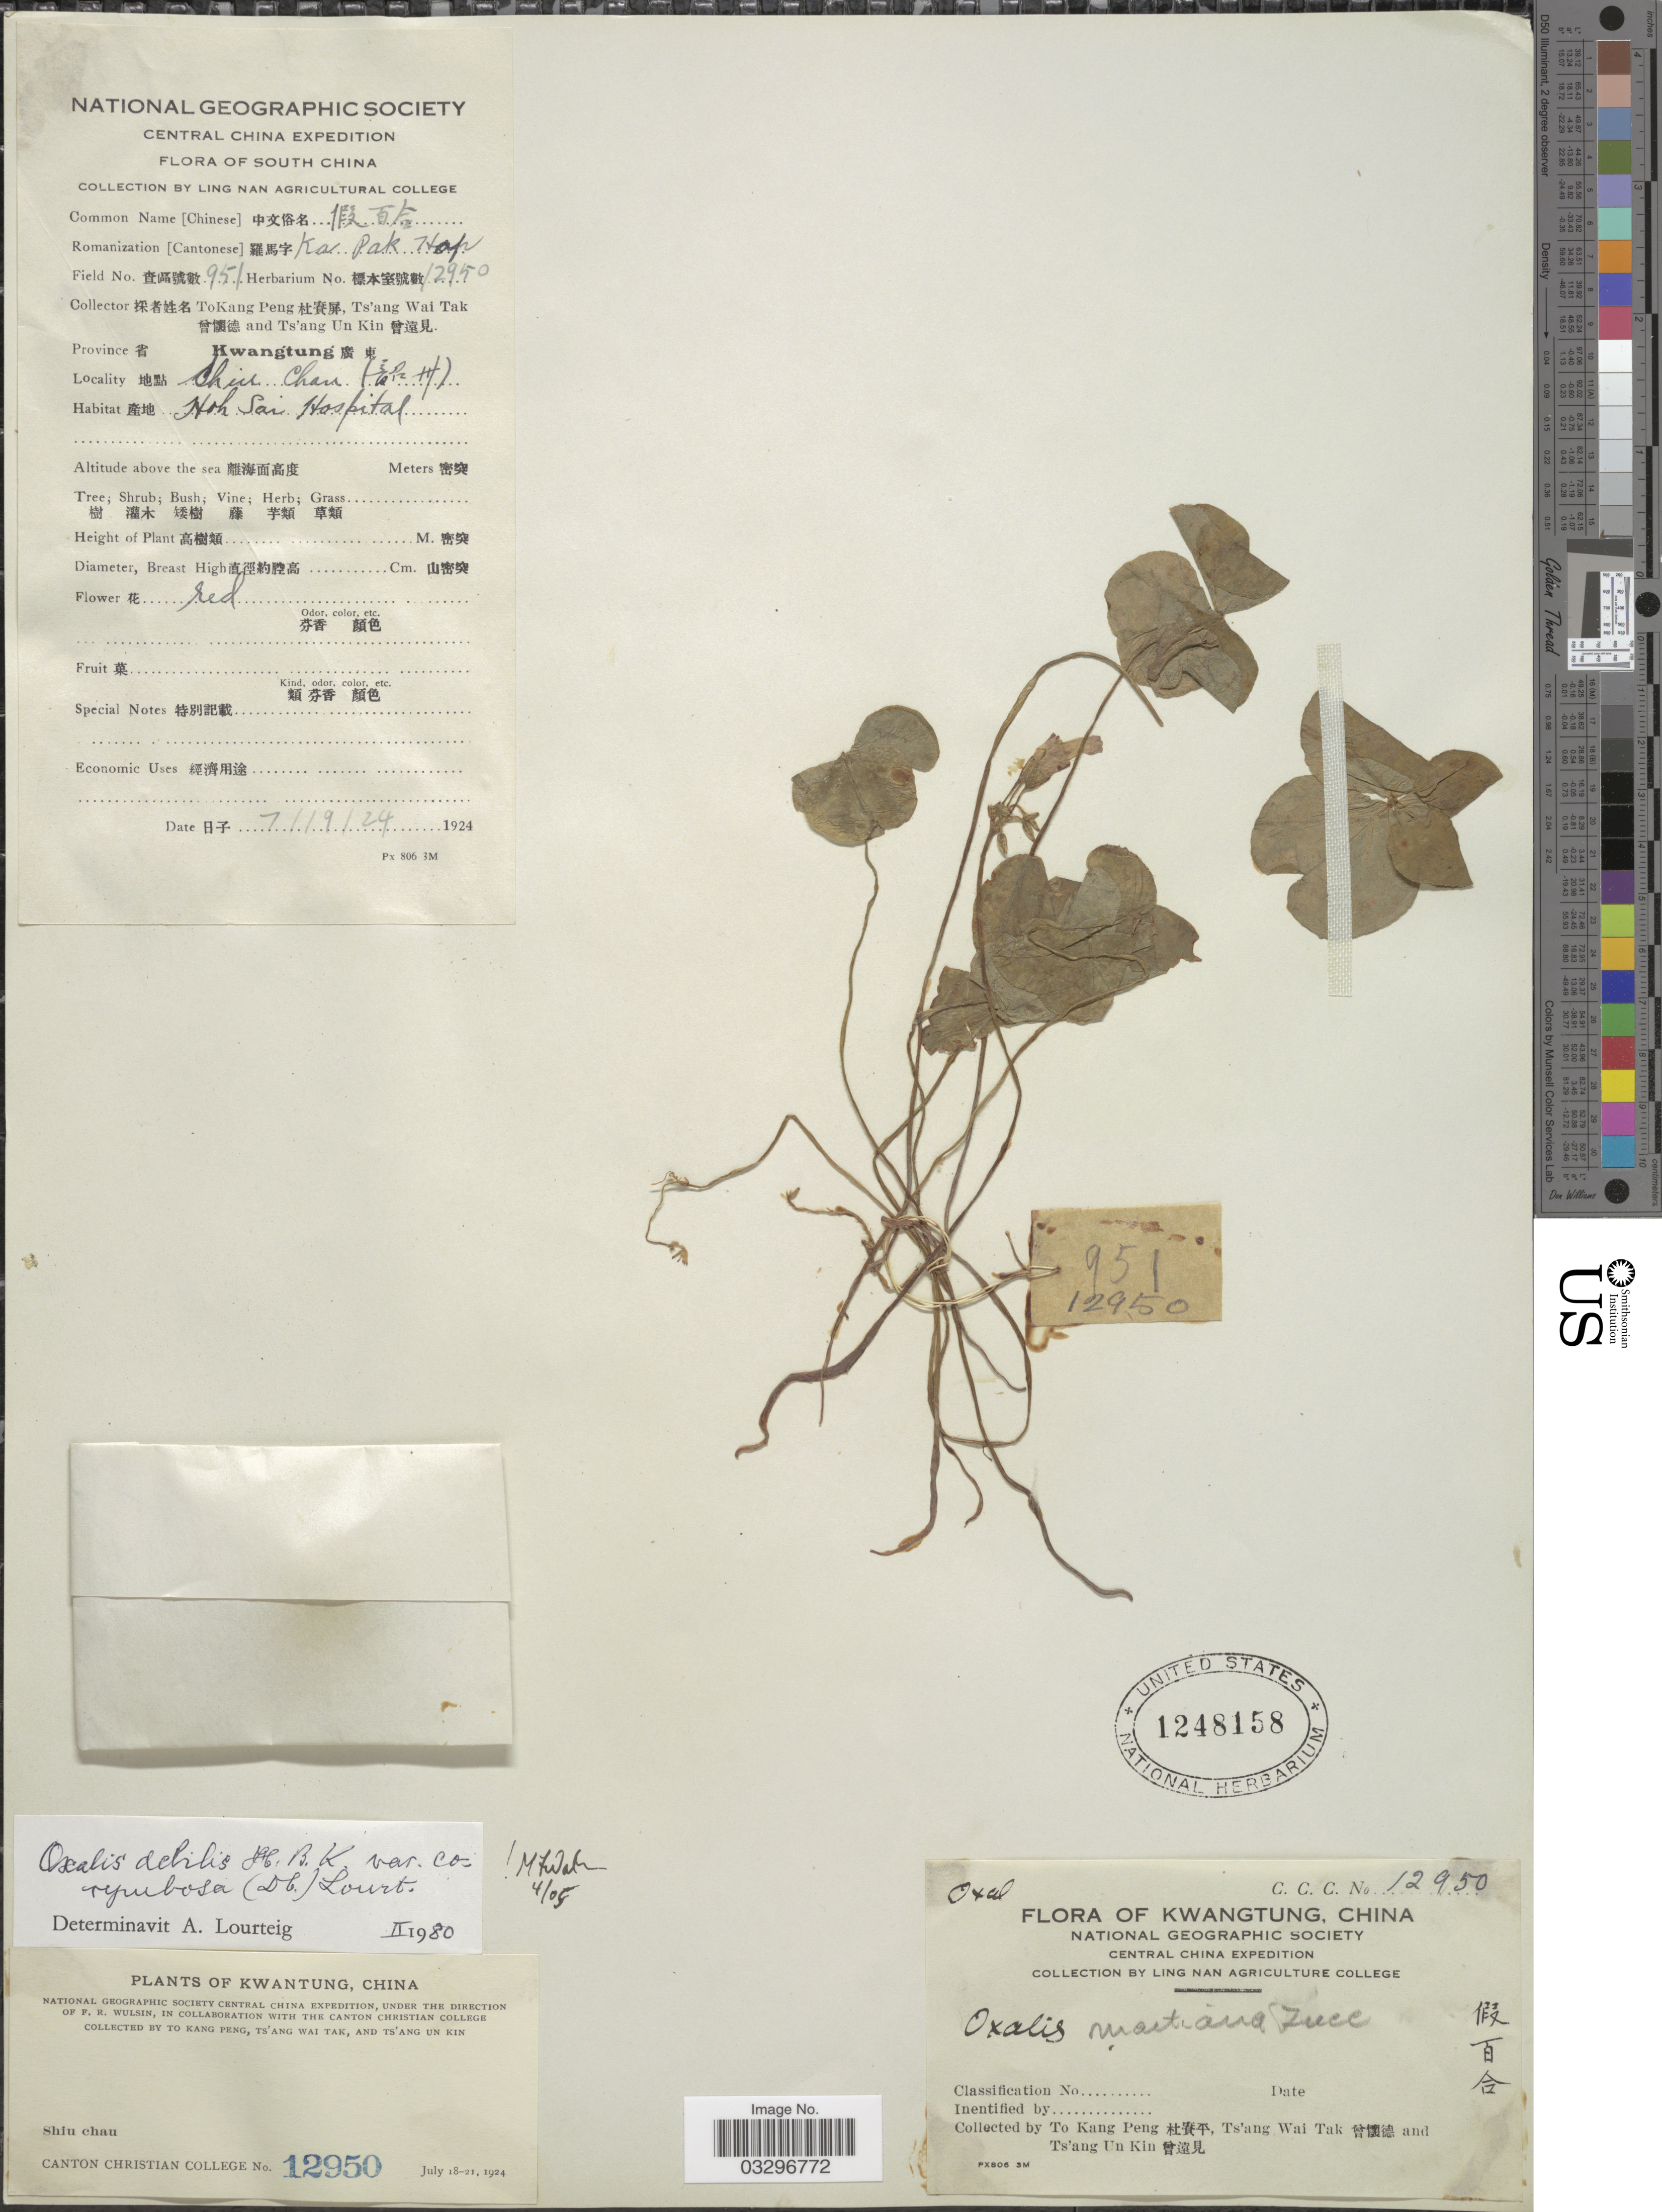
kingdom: Plantae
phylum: Tracheophyta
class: Magnoliopsida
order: Oxalidales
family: Oxalidaceae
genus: Oxalis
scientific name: Oxalis debilis var. corymbosa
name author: (DC.) Lourteig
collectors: T. K. Peng, W. T. Tsang & U. K. Tsang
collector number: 12950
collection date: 1924-07-19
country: China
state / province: Guangdong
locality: Kwangtung, Shiu chan (X) Hoh Sai Hospital.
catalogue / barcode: US 1248158